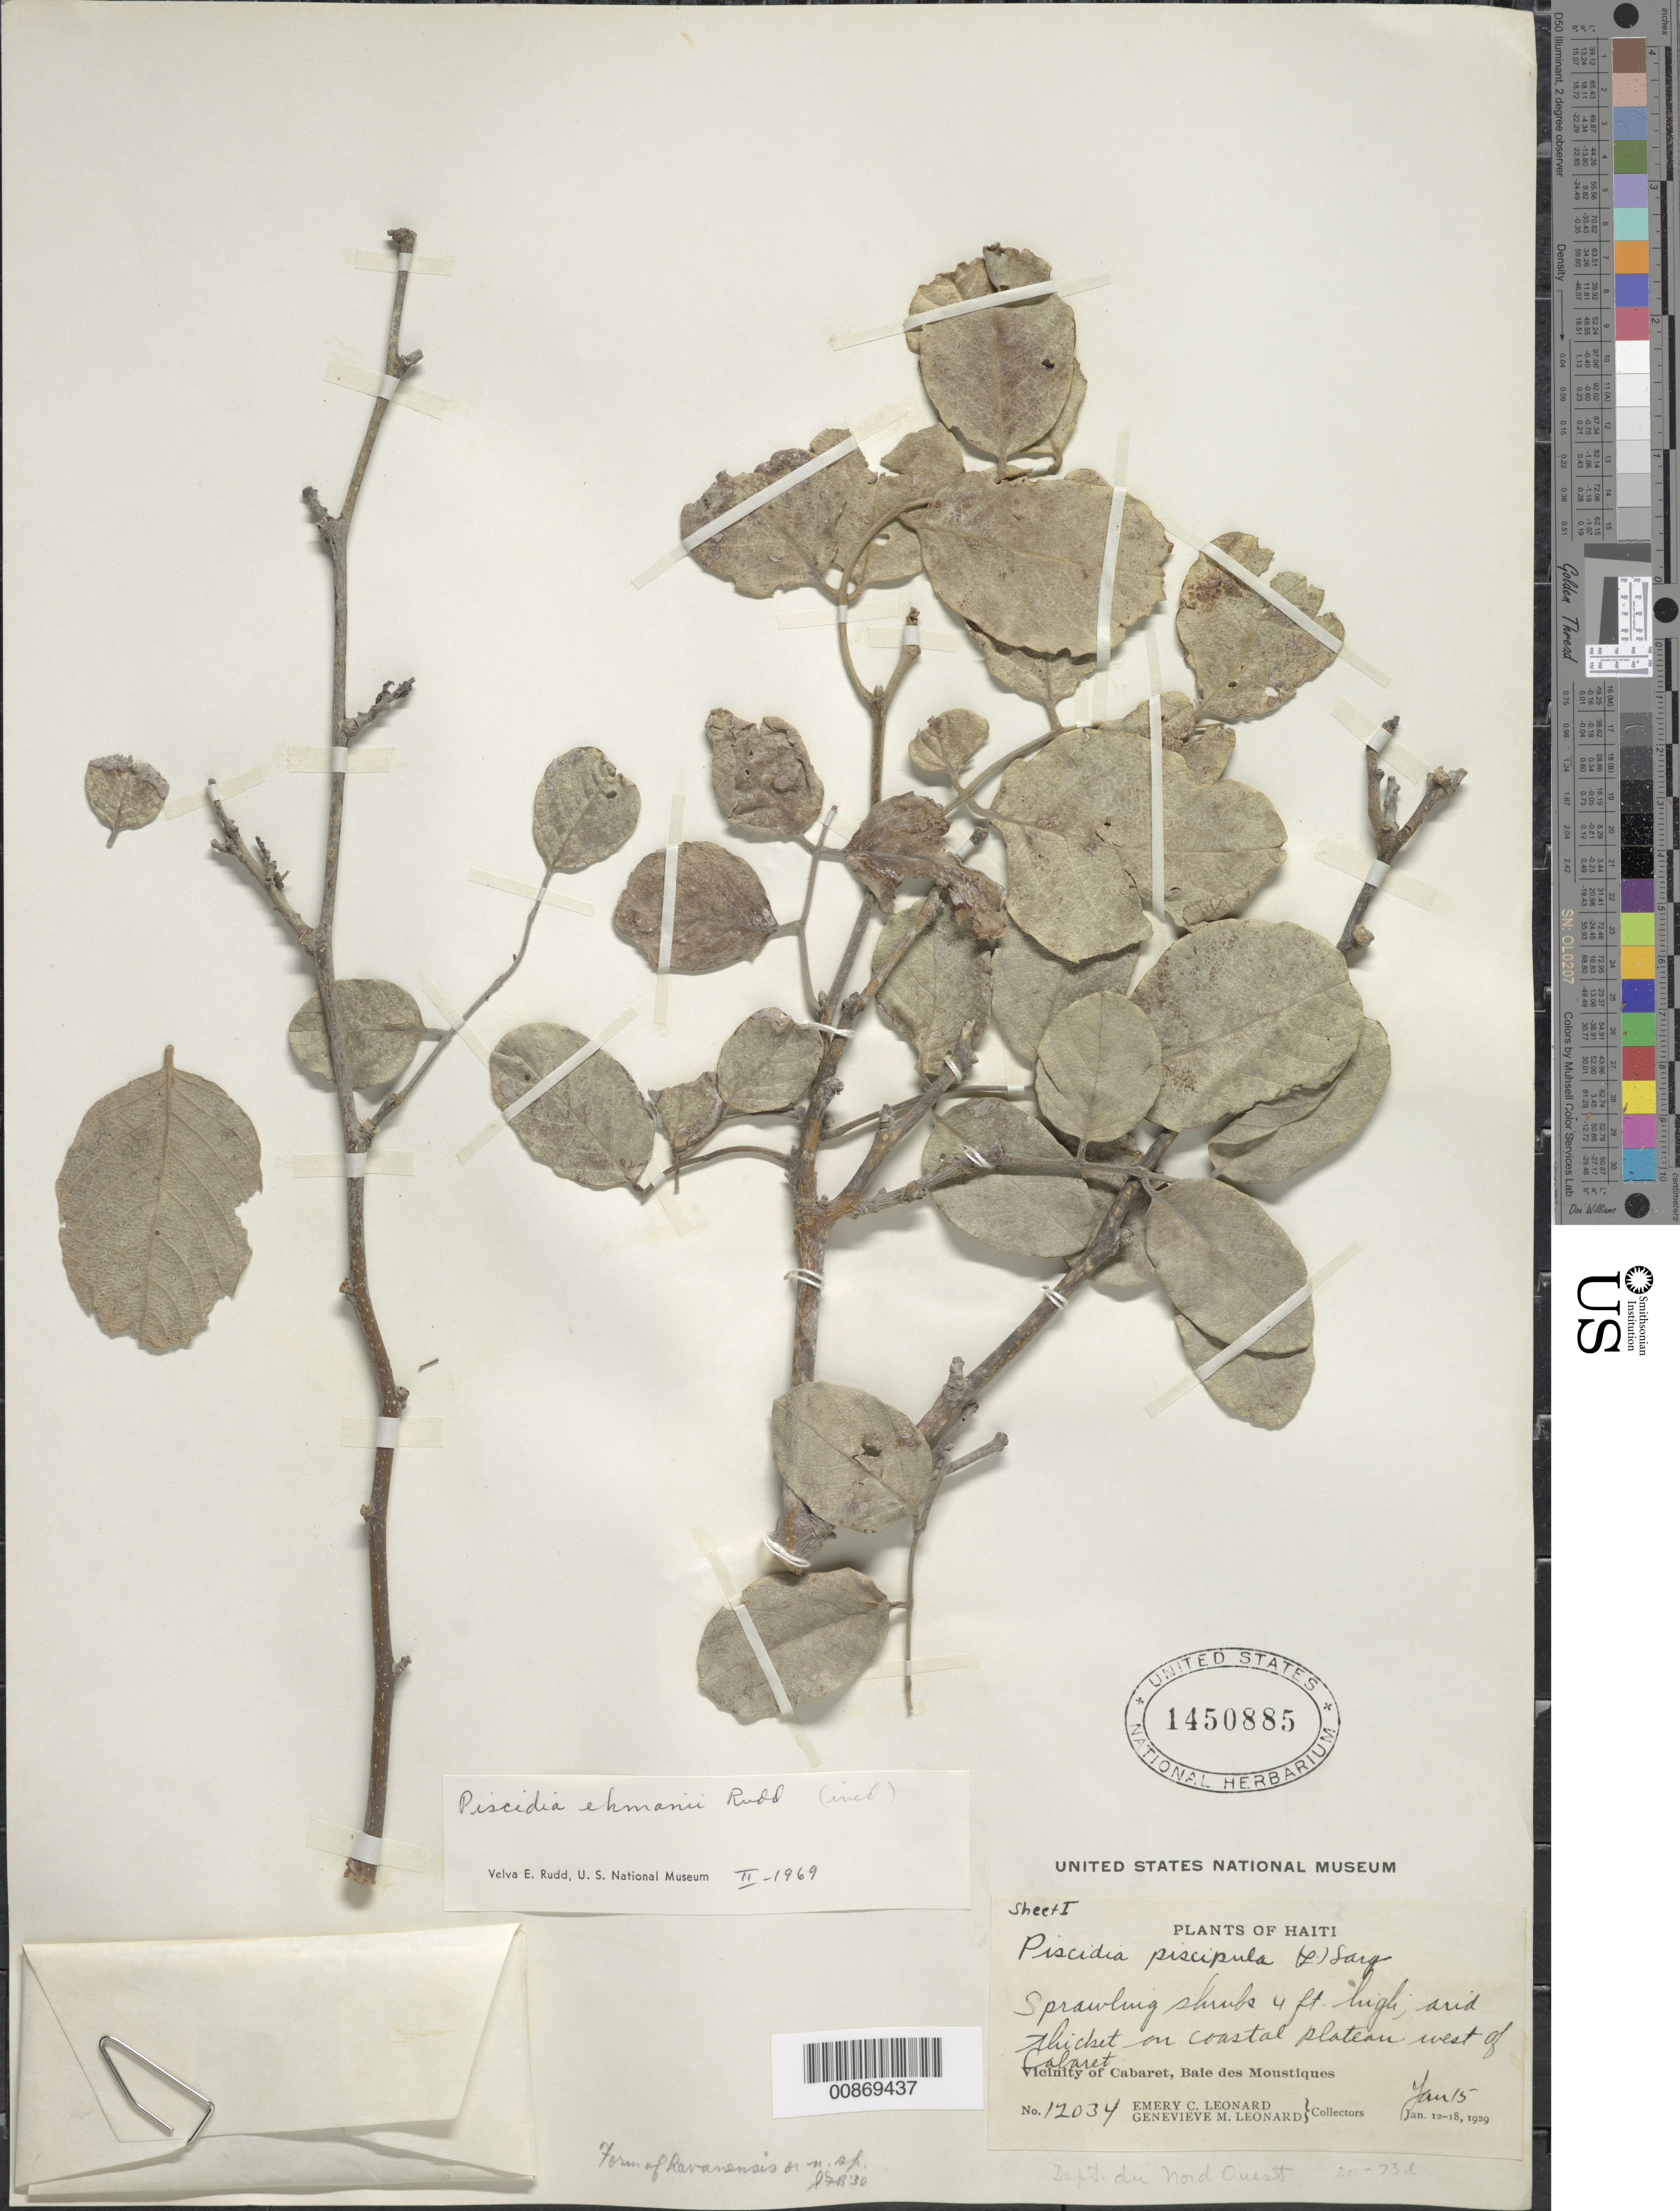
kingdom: Plantae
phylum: Tracheophyta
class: Magnoliopsida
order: Fabales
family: Fabaceae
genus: Piscidia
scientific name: Piscidia ekmanii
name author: Rudd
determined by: Rudd, V. E.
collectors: E. C. Leonard & G. M. Leonard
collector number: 12034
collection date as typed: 15 Jan 1929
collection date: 1929-01-15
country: Haiti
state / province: Nord-Ouest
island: Hispaniola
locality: Vicinity of Cabaret, Baie des Moustiques. On coastal plateau west of Cabaret.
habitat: Arid thicket on coastal plateau.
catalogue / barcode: US 1450885